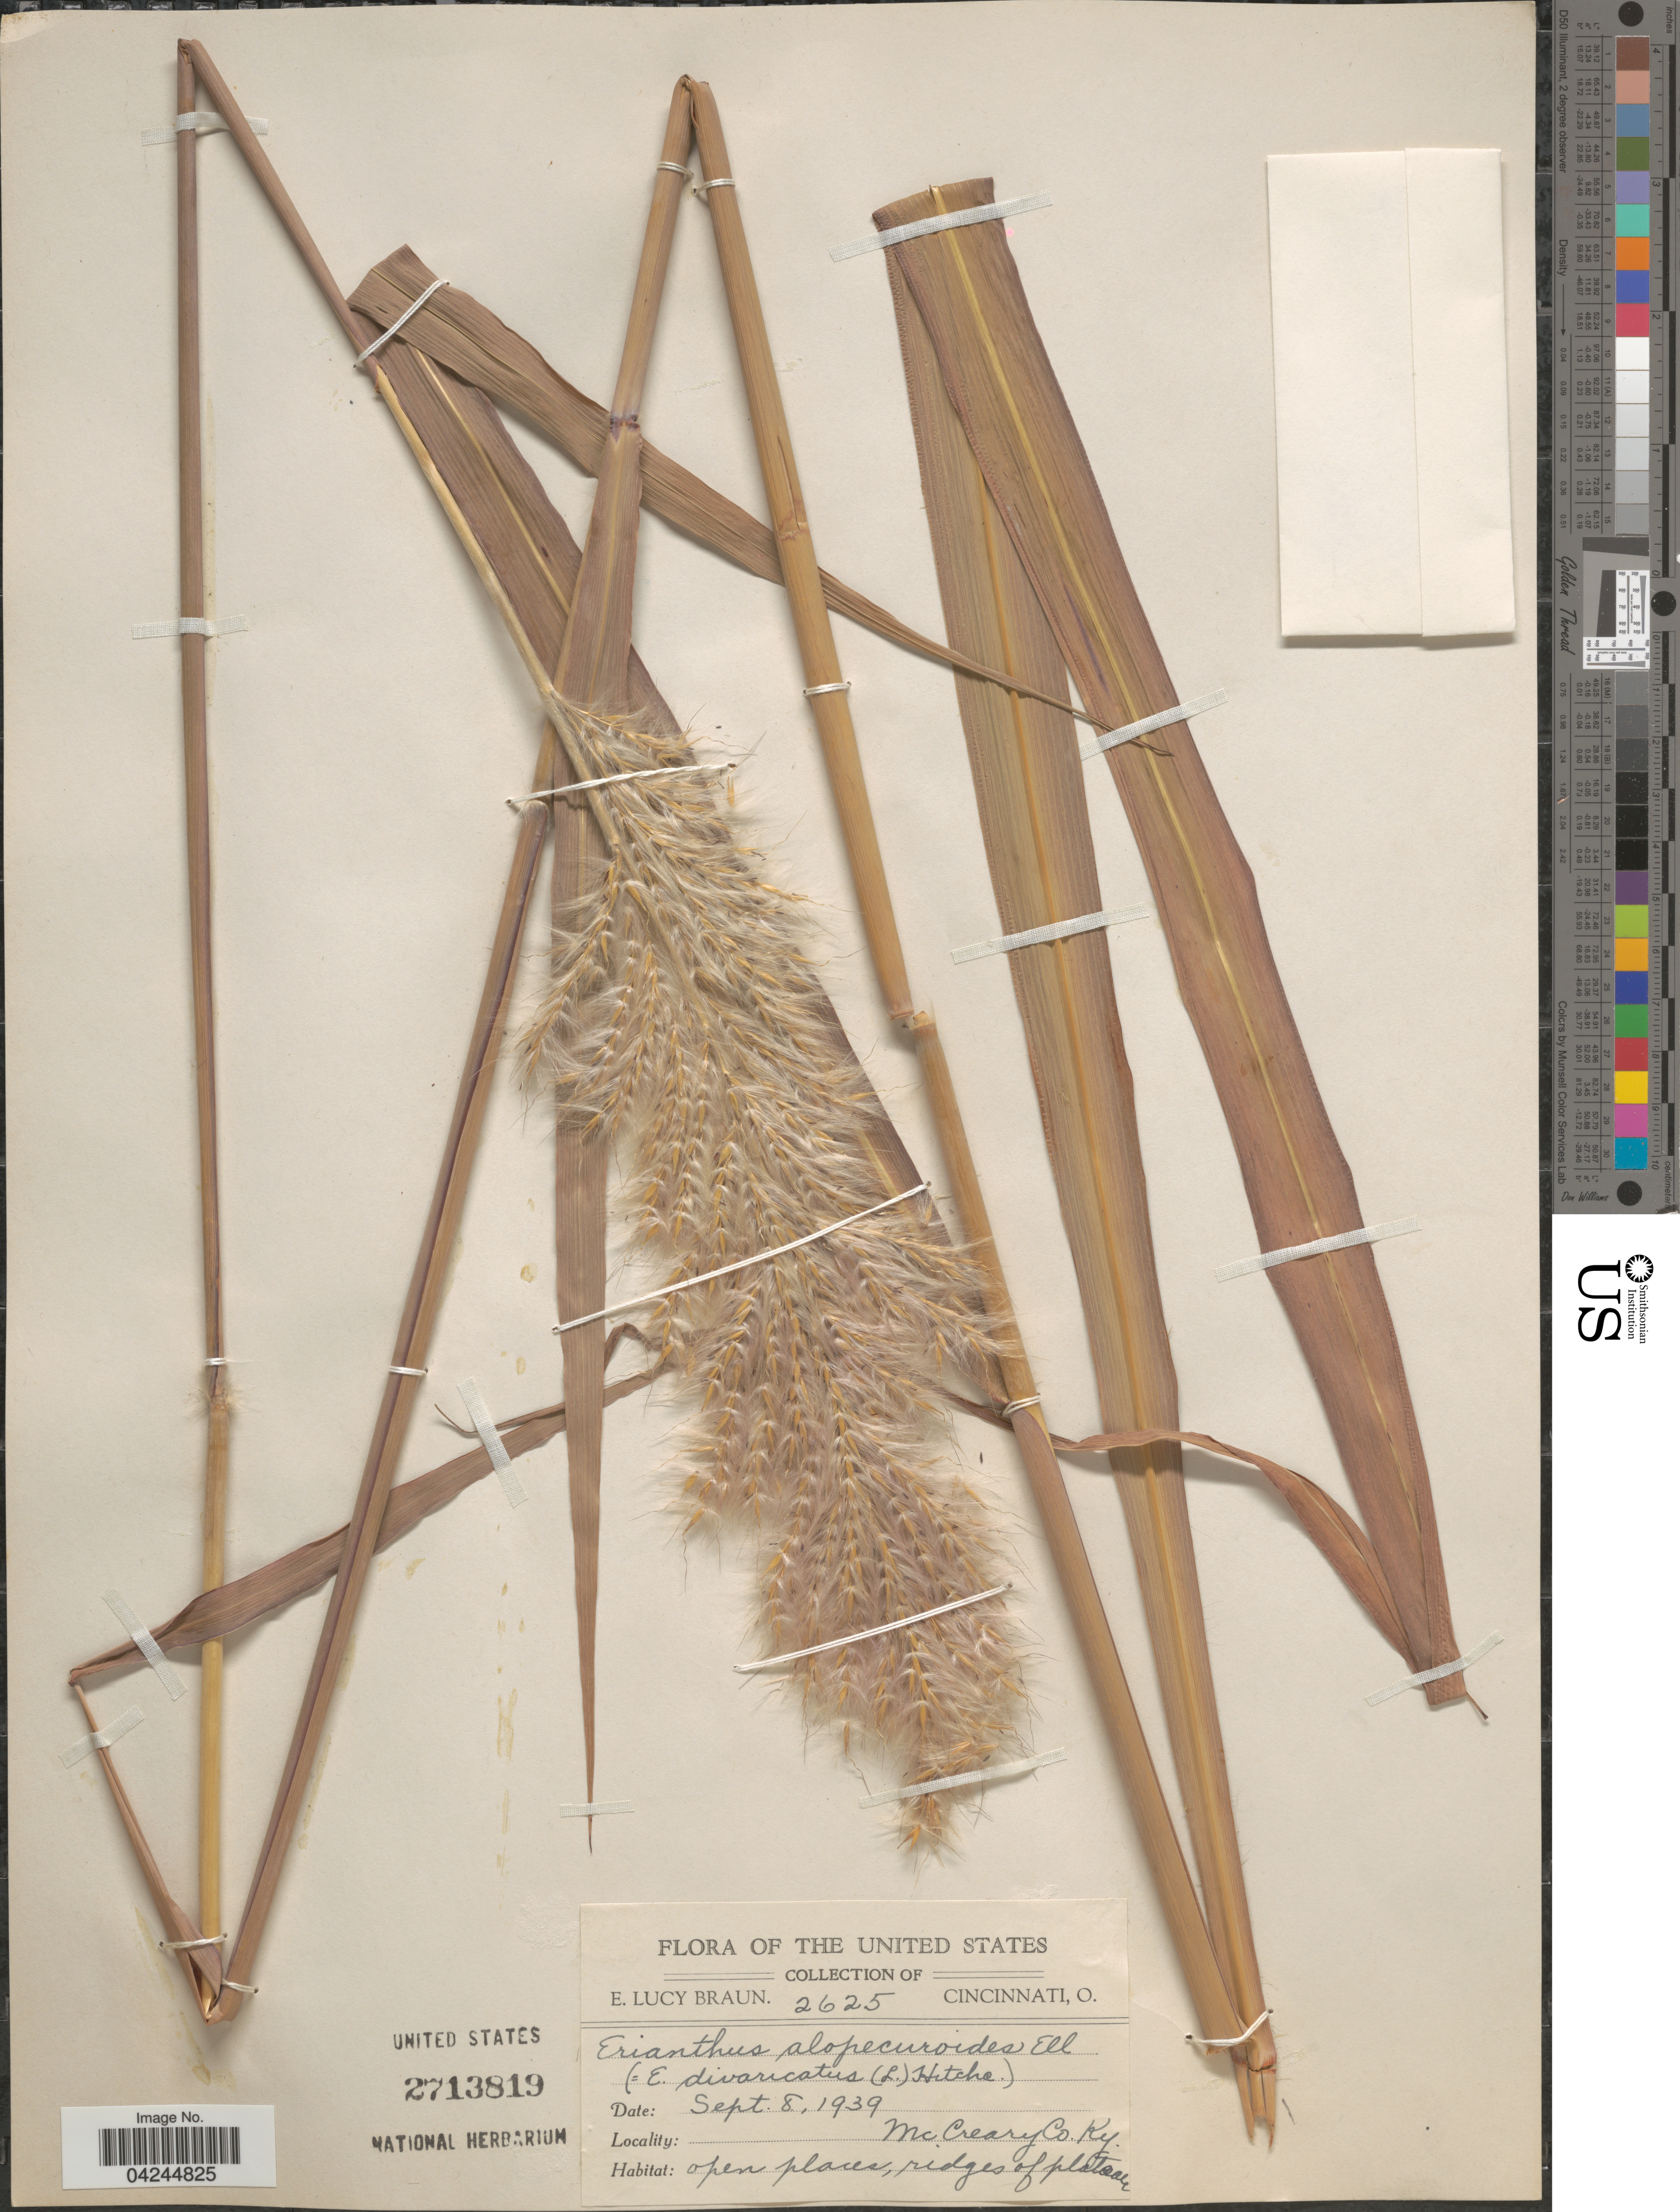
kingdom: Plantae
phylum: Tracheophyta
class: Liliopsida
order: Poales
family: Poaceae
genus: Erianthus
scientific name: Erianthus alopecuroides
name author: Elliott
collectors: E. L. Braun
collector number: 2625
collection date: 1939-09-08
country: United States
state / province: Kentucky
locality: McCreary Co.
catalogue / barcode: US 2713819